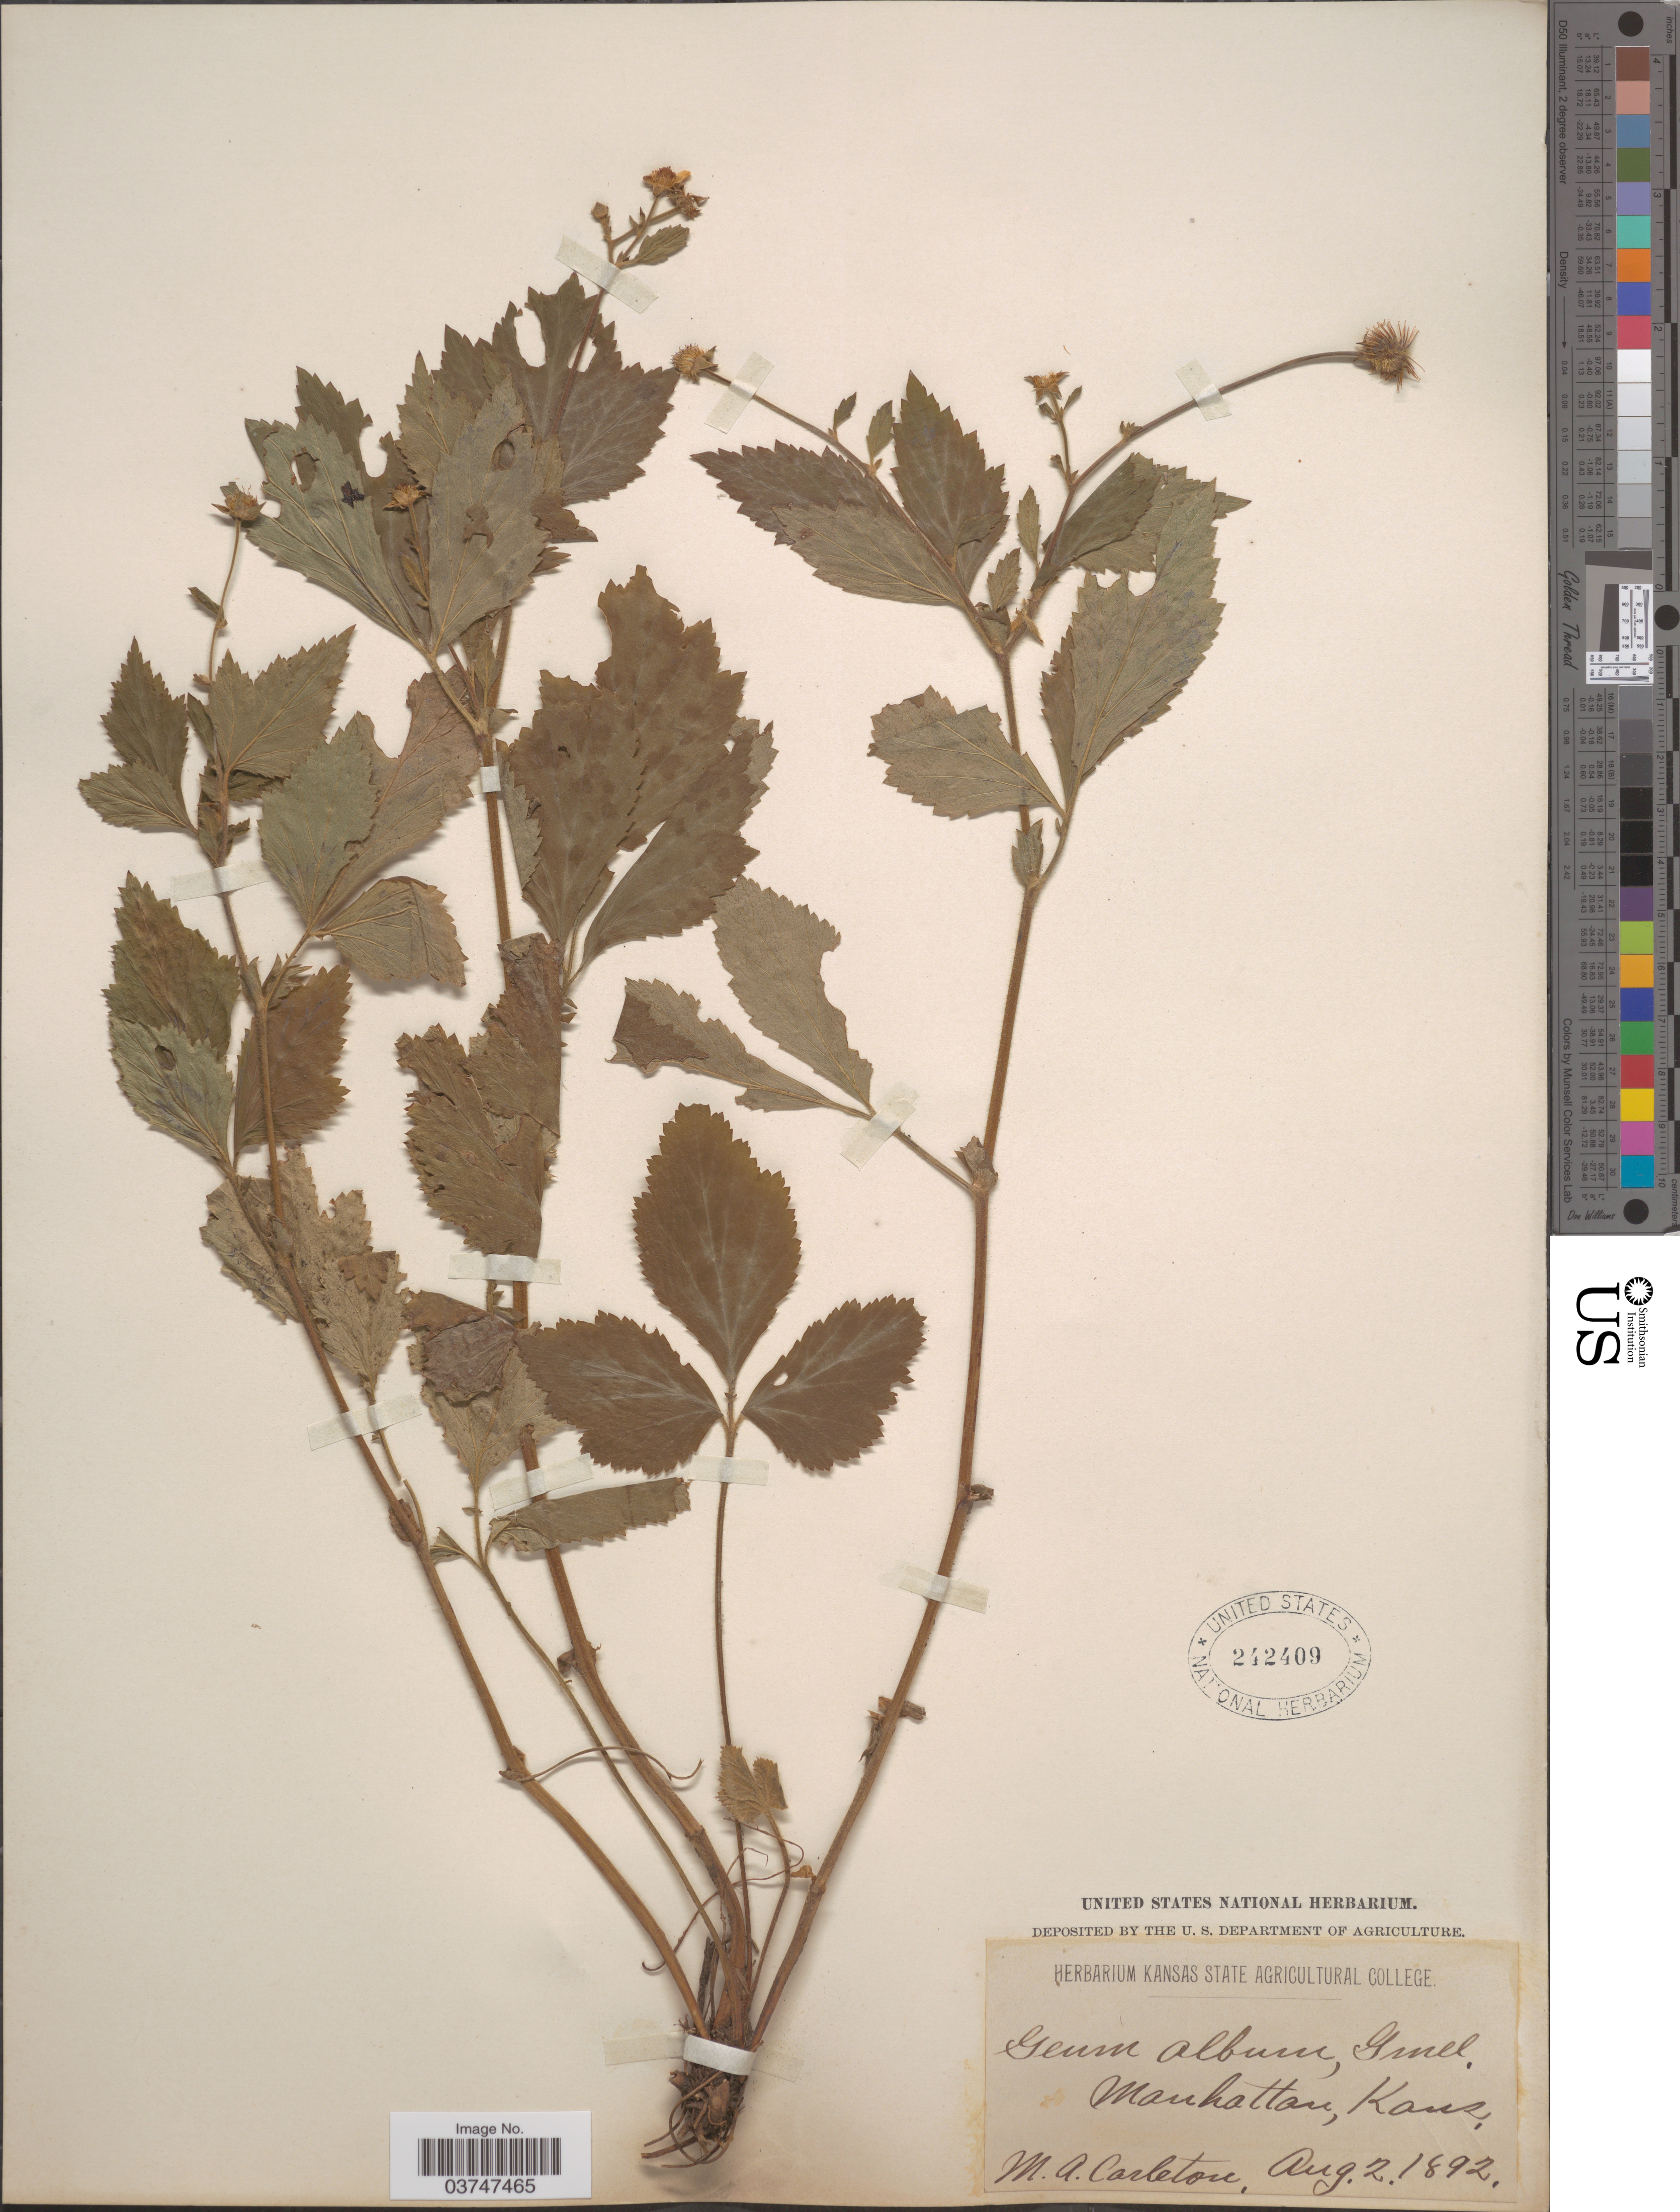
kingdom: Plantae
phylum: Tracheophyta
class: Magnoliopsida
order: Rosales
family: Rosaceae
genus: Geum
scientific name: Geum canadense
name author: Jacq.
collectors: M. A. Carleton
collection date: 1892-08-02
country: United States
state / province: Kansas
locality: Manhattan.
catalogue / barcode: US 242409